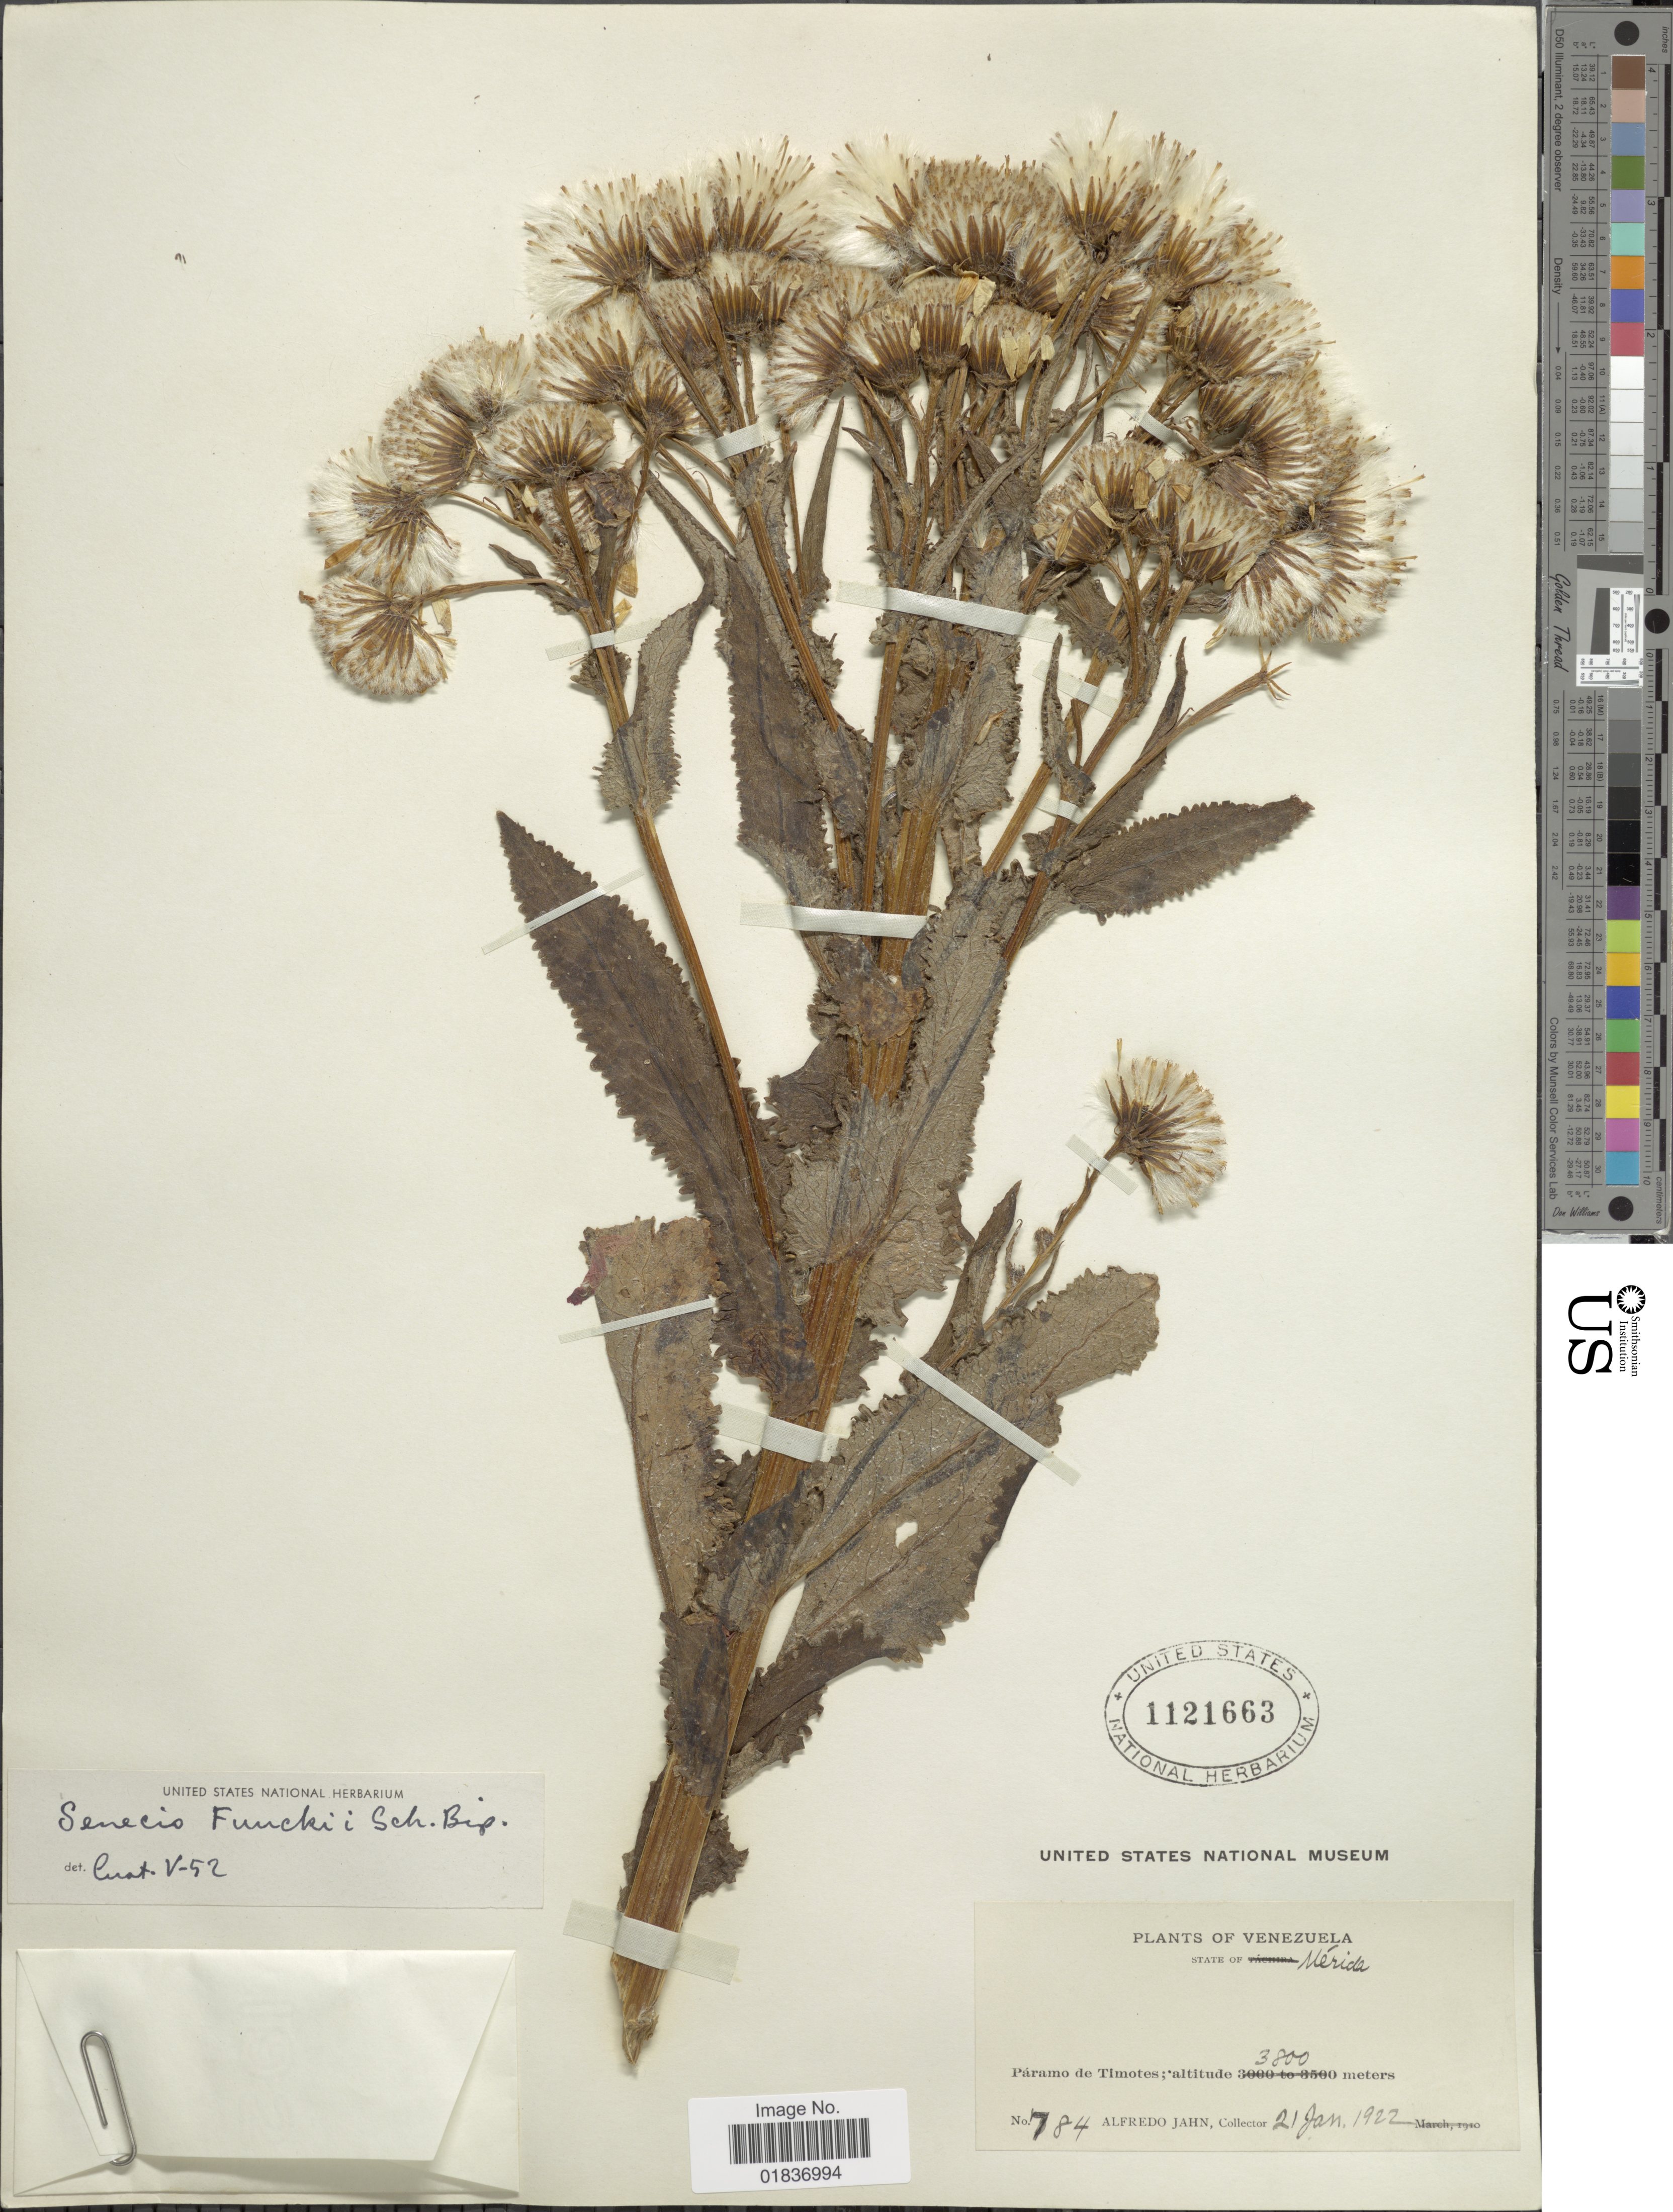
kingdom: Plantae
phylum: Tracheophyta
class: Magnoliopsida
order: Asterales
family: Asteraceae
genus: Senecio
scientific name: Senecio funckii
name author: (Sch. Bip. ex Wedd.) Cuatrec.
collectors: A. Jahn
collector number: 784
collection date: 1922-01-21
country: Venezuela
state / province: Mérida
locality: State of Merida. Paramo de Timotes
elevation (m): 3800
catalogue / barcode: US 1121663